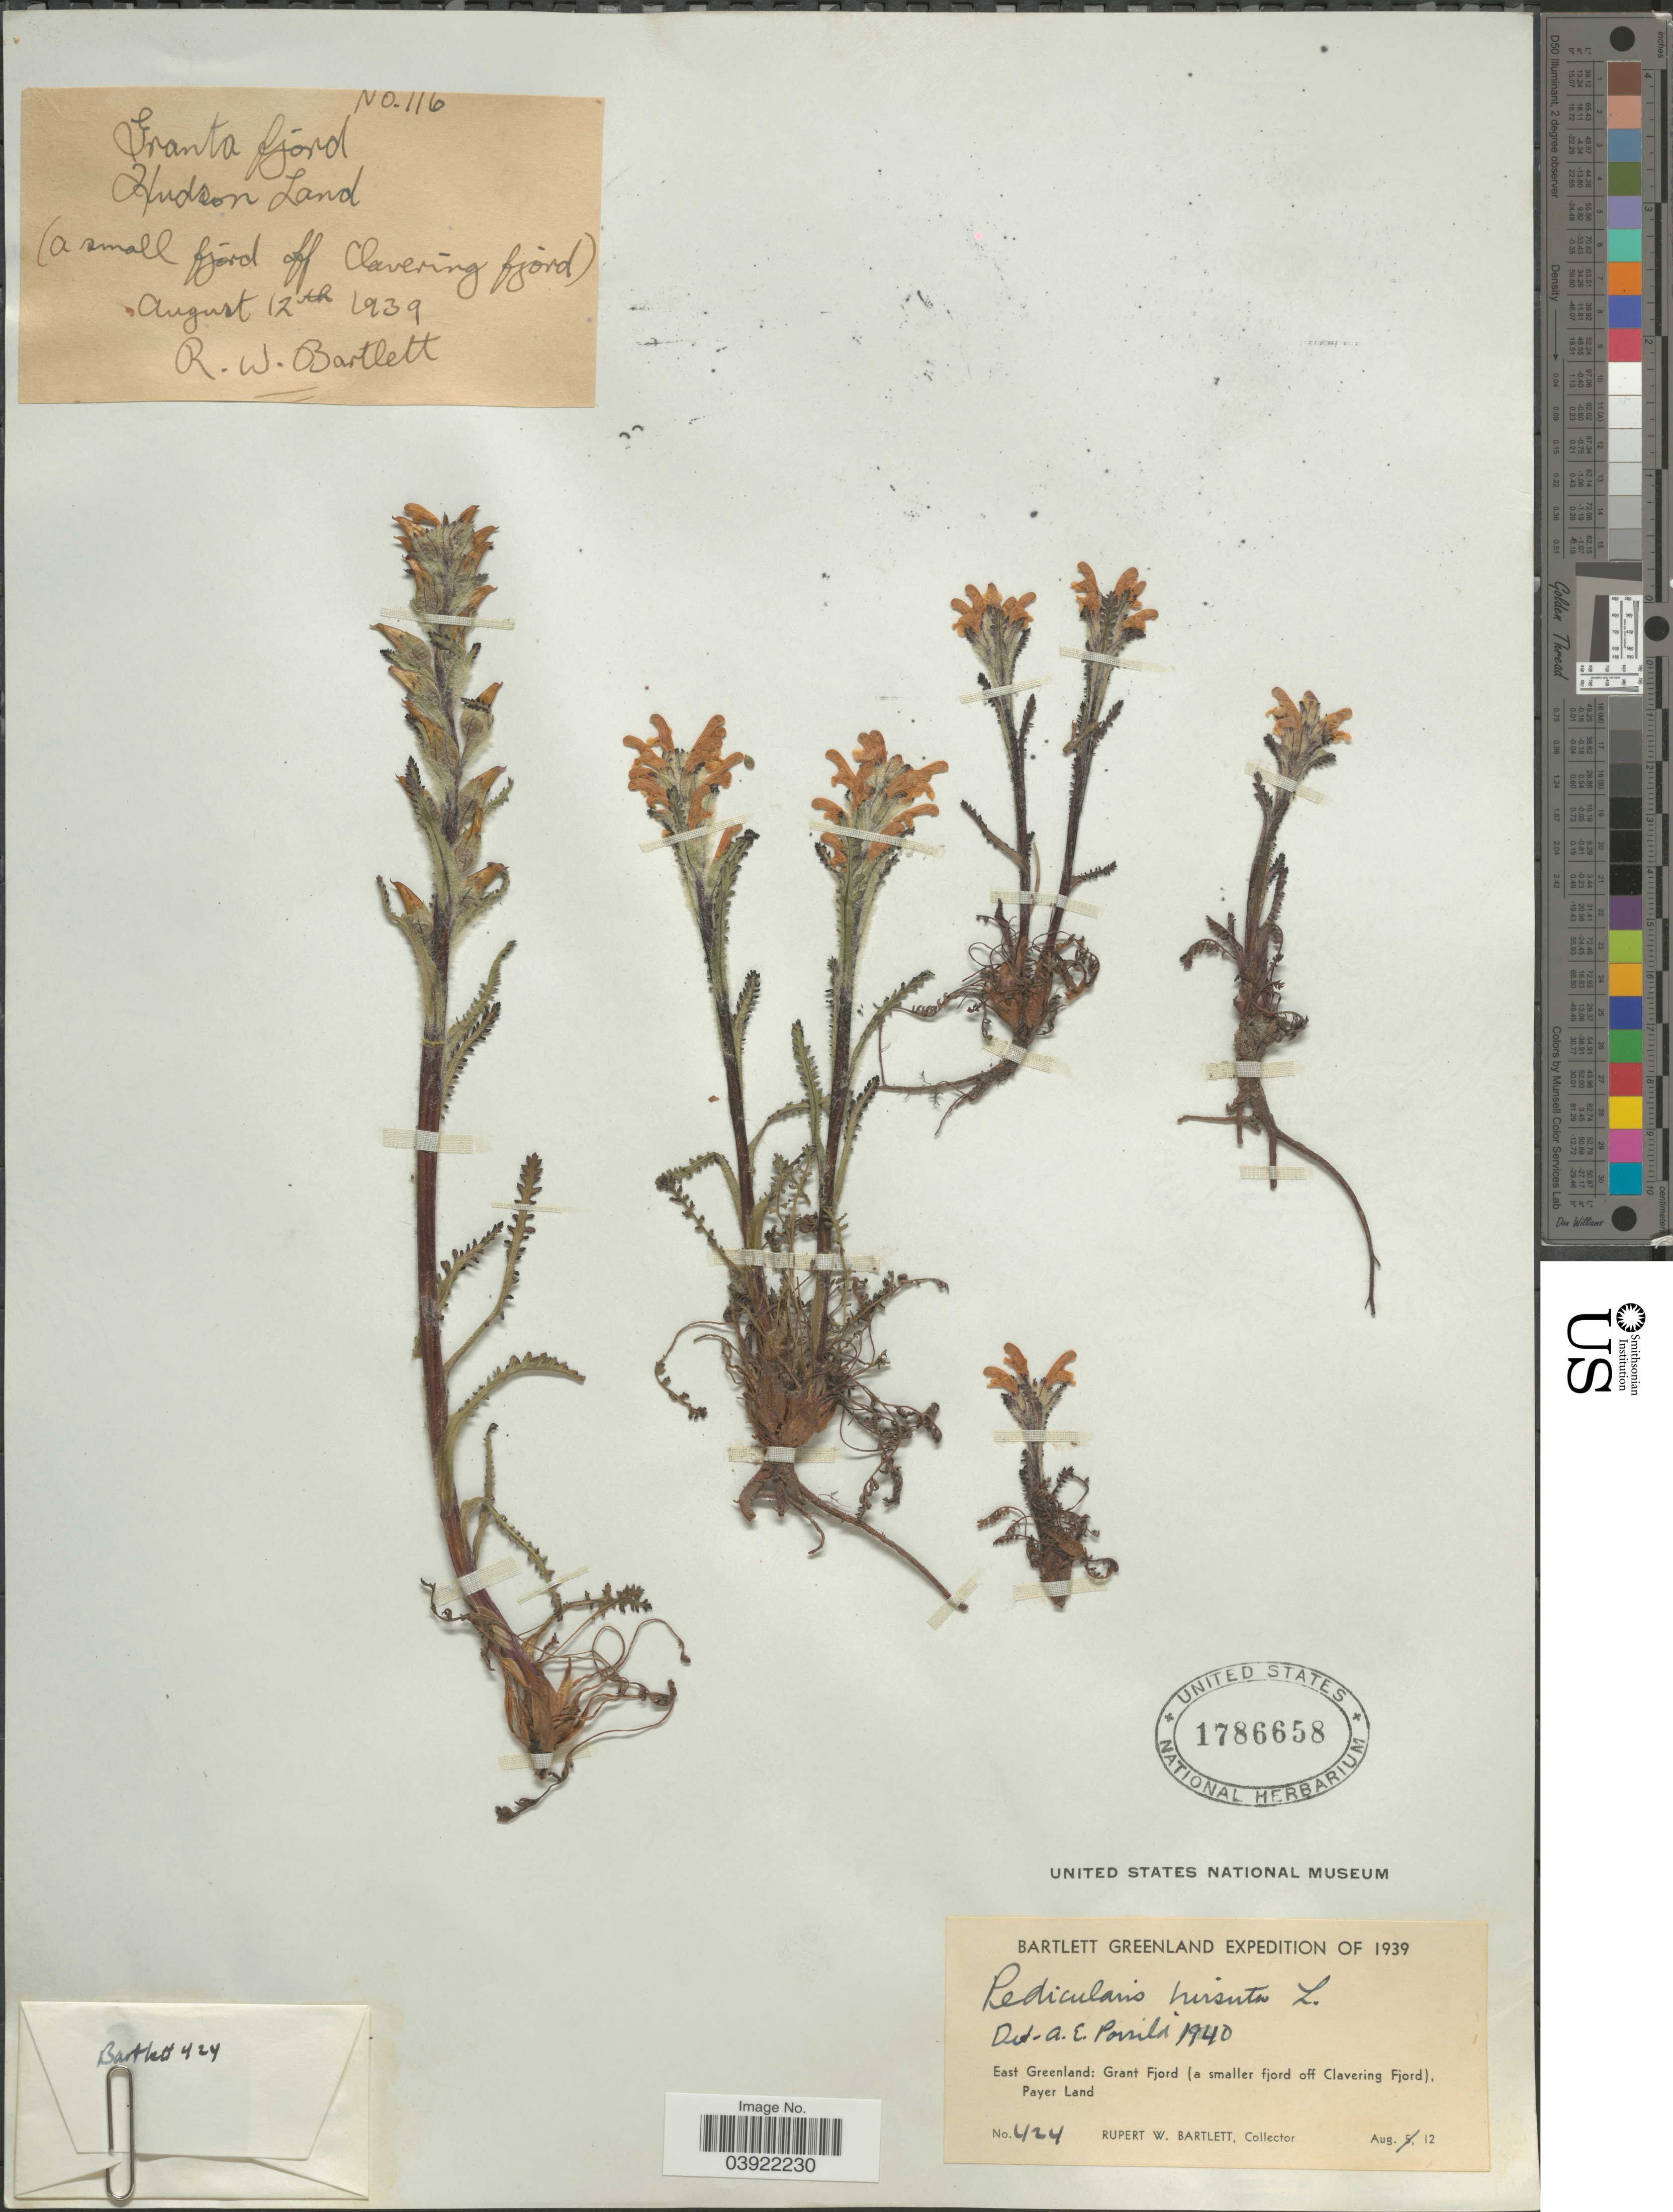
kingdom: Plantae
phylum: Tracheophyta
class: Magnoliopsida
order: Lamiales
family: Orobanchaceae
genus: Pedicularis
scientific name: Pedicularis hirsuta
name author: L.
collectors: R. W. Bartlett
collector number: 424/116?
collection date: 1939-08-12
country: Greenland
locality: East Greenland: Grant Fjord (a smaller fjord off Clavering Fjord), Payer Land. Granta fjord. Hudson Land.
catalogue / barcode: US 1786658